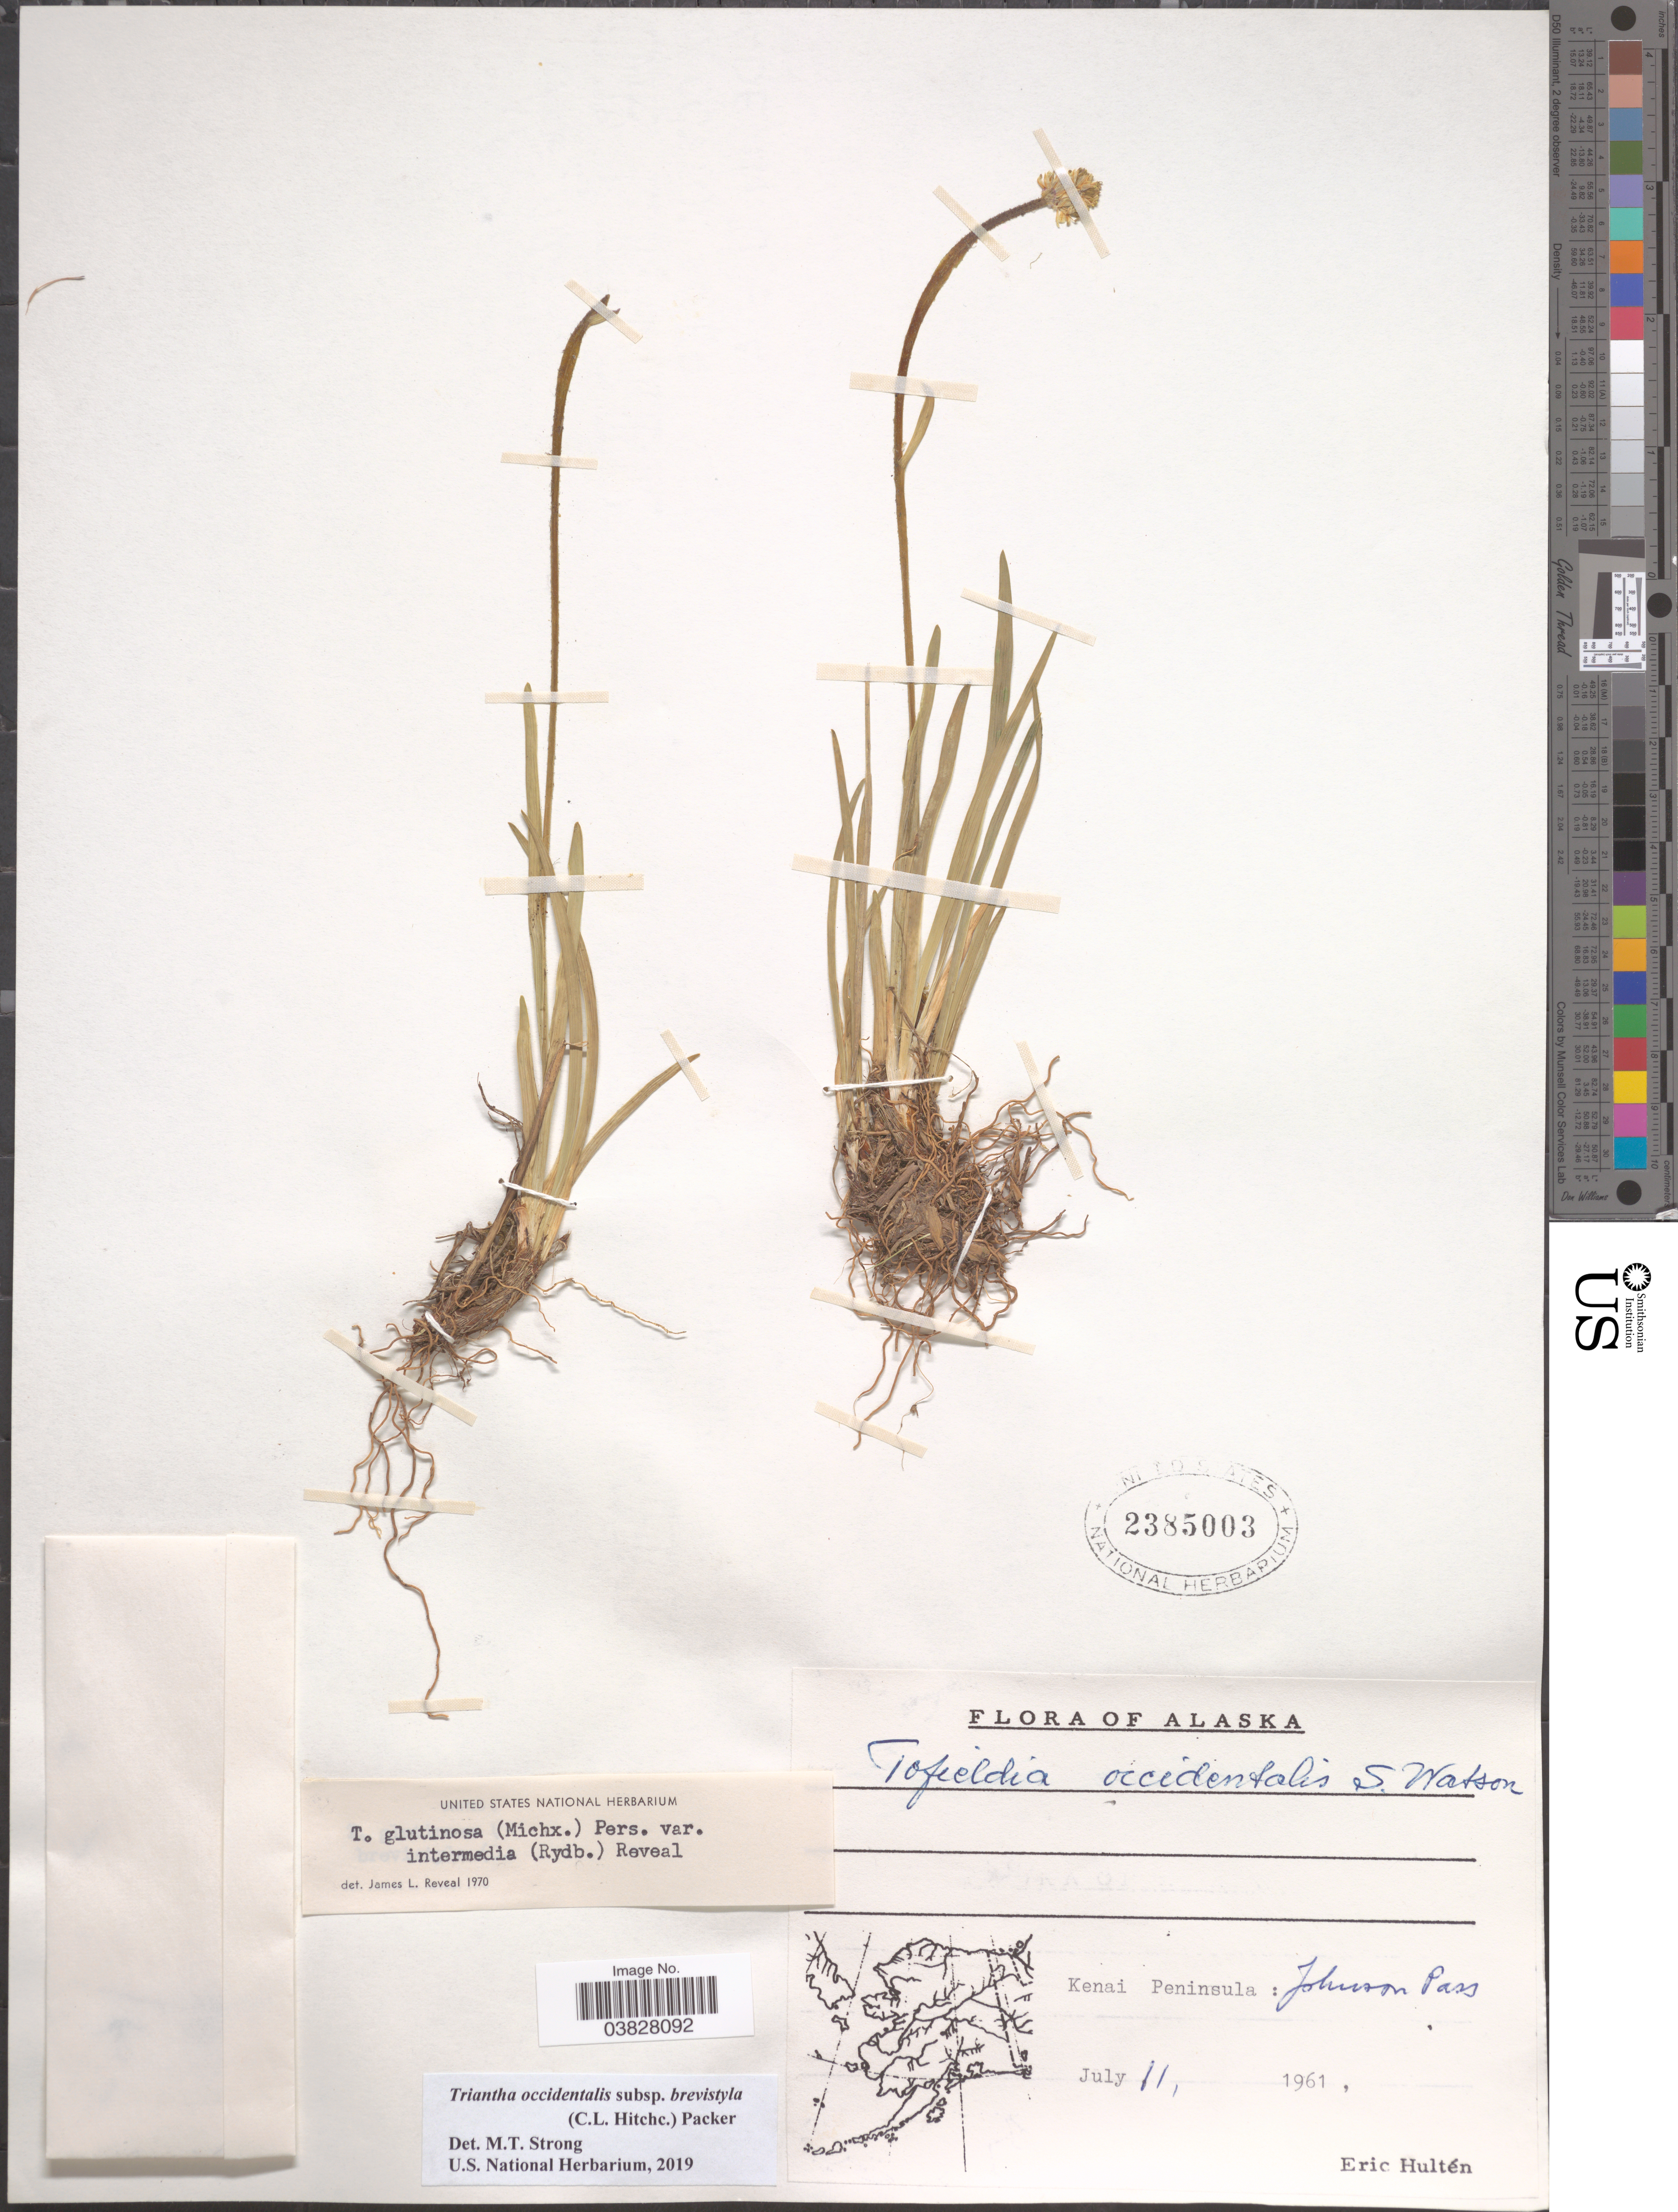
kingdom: Plantae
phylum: Tracheophyta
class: Liliopsida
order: Alismatales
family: Tofieldiaceae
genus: Triantha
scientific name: Triantha occidentalis subsp. brevistyla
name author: (C.L. Hitchc.) Packer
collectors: E. G. Hultén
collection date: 1961-07-11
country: United States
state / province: Alaska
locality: Kenai Peninsula, Johnson Pass.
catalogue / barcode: US 2385003